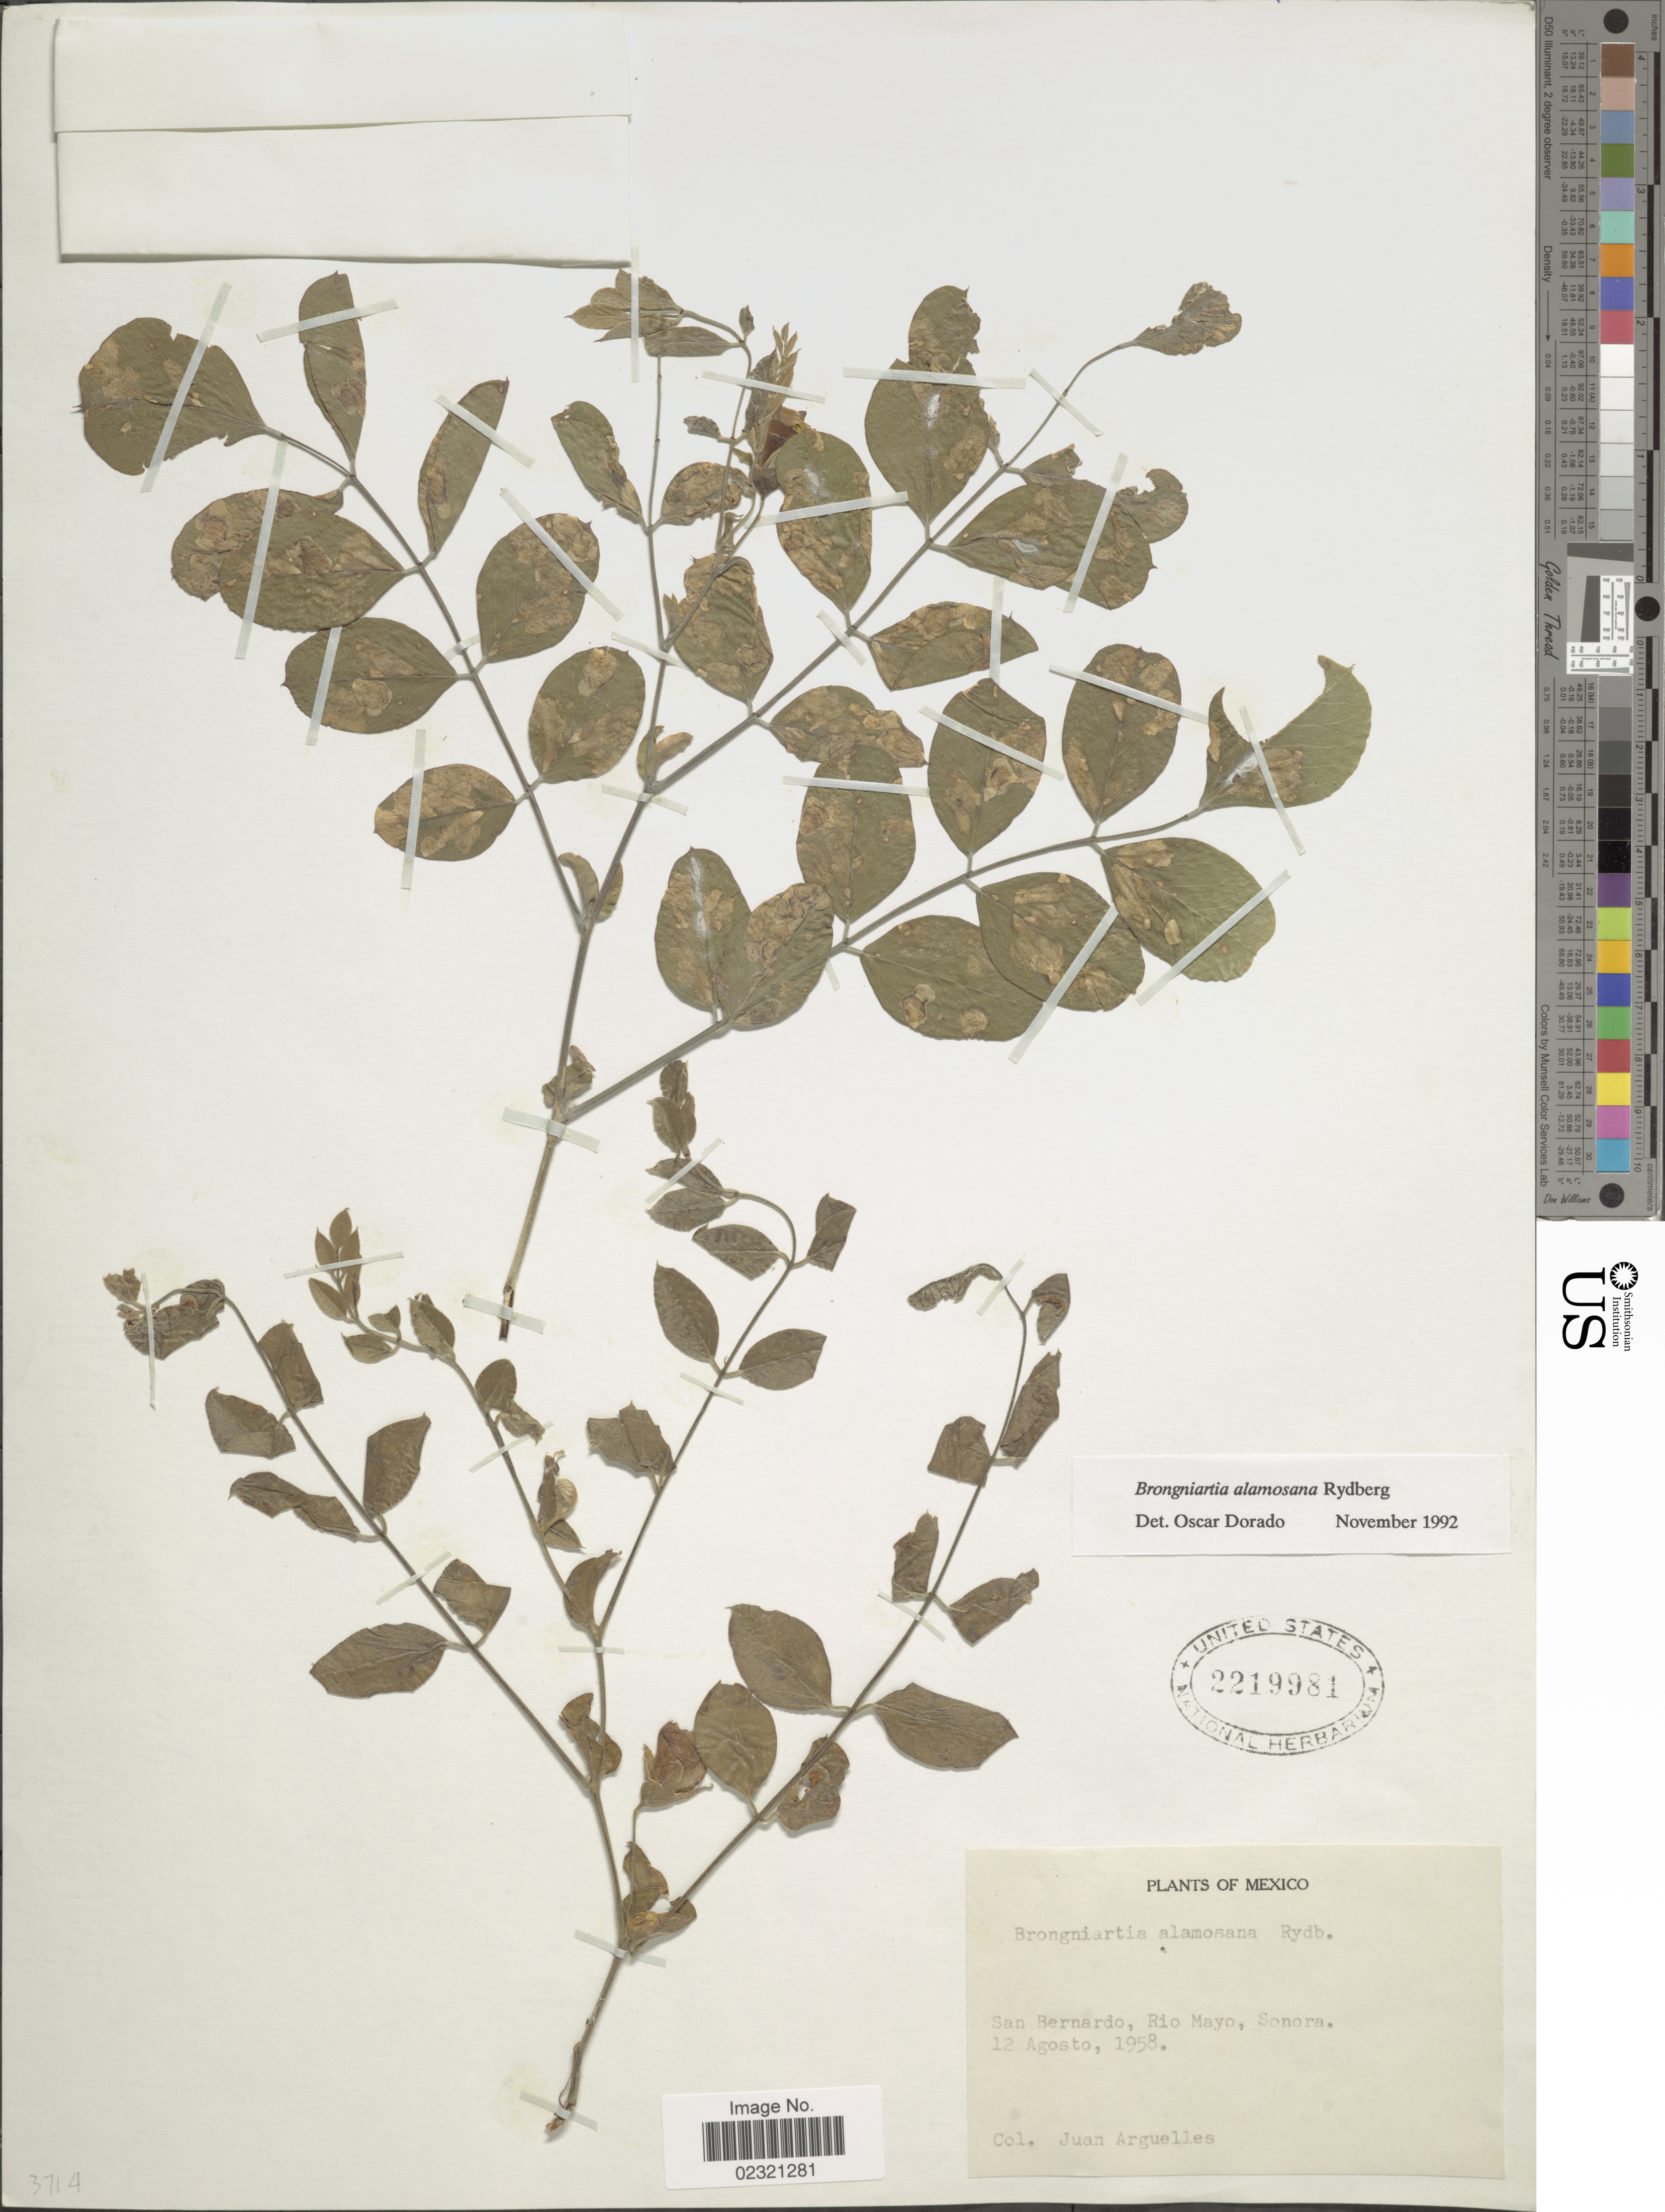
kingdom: Plantae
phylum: Tracheophyta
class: Magnoliopsida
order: Fabales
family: Fabaceae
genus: Brongniartia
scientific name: Brongniartia alamosana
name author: Rydb.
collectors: J. Arguelles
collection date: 1958-08-12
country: Mexico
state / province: Sonora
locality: San Bernardo, Rio Mayo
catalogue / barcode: US 2219981